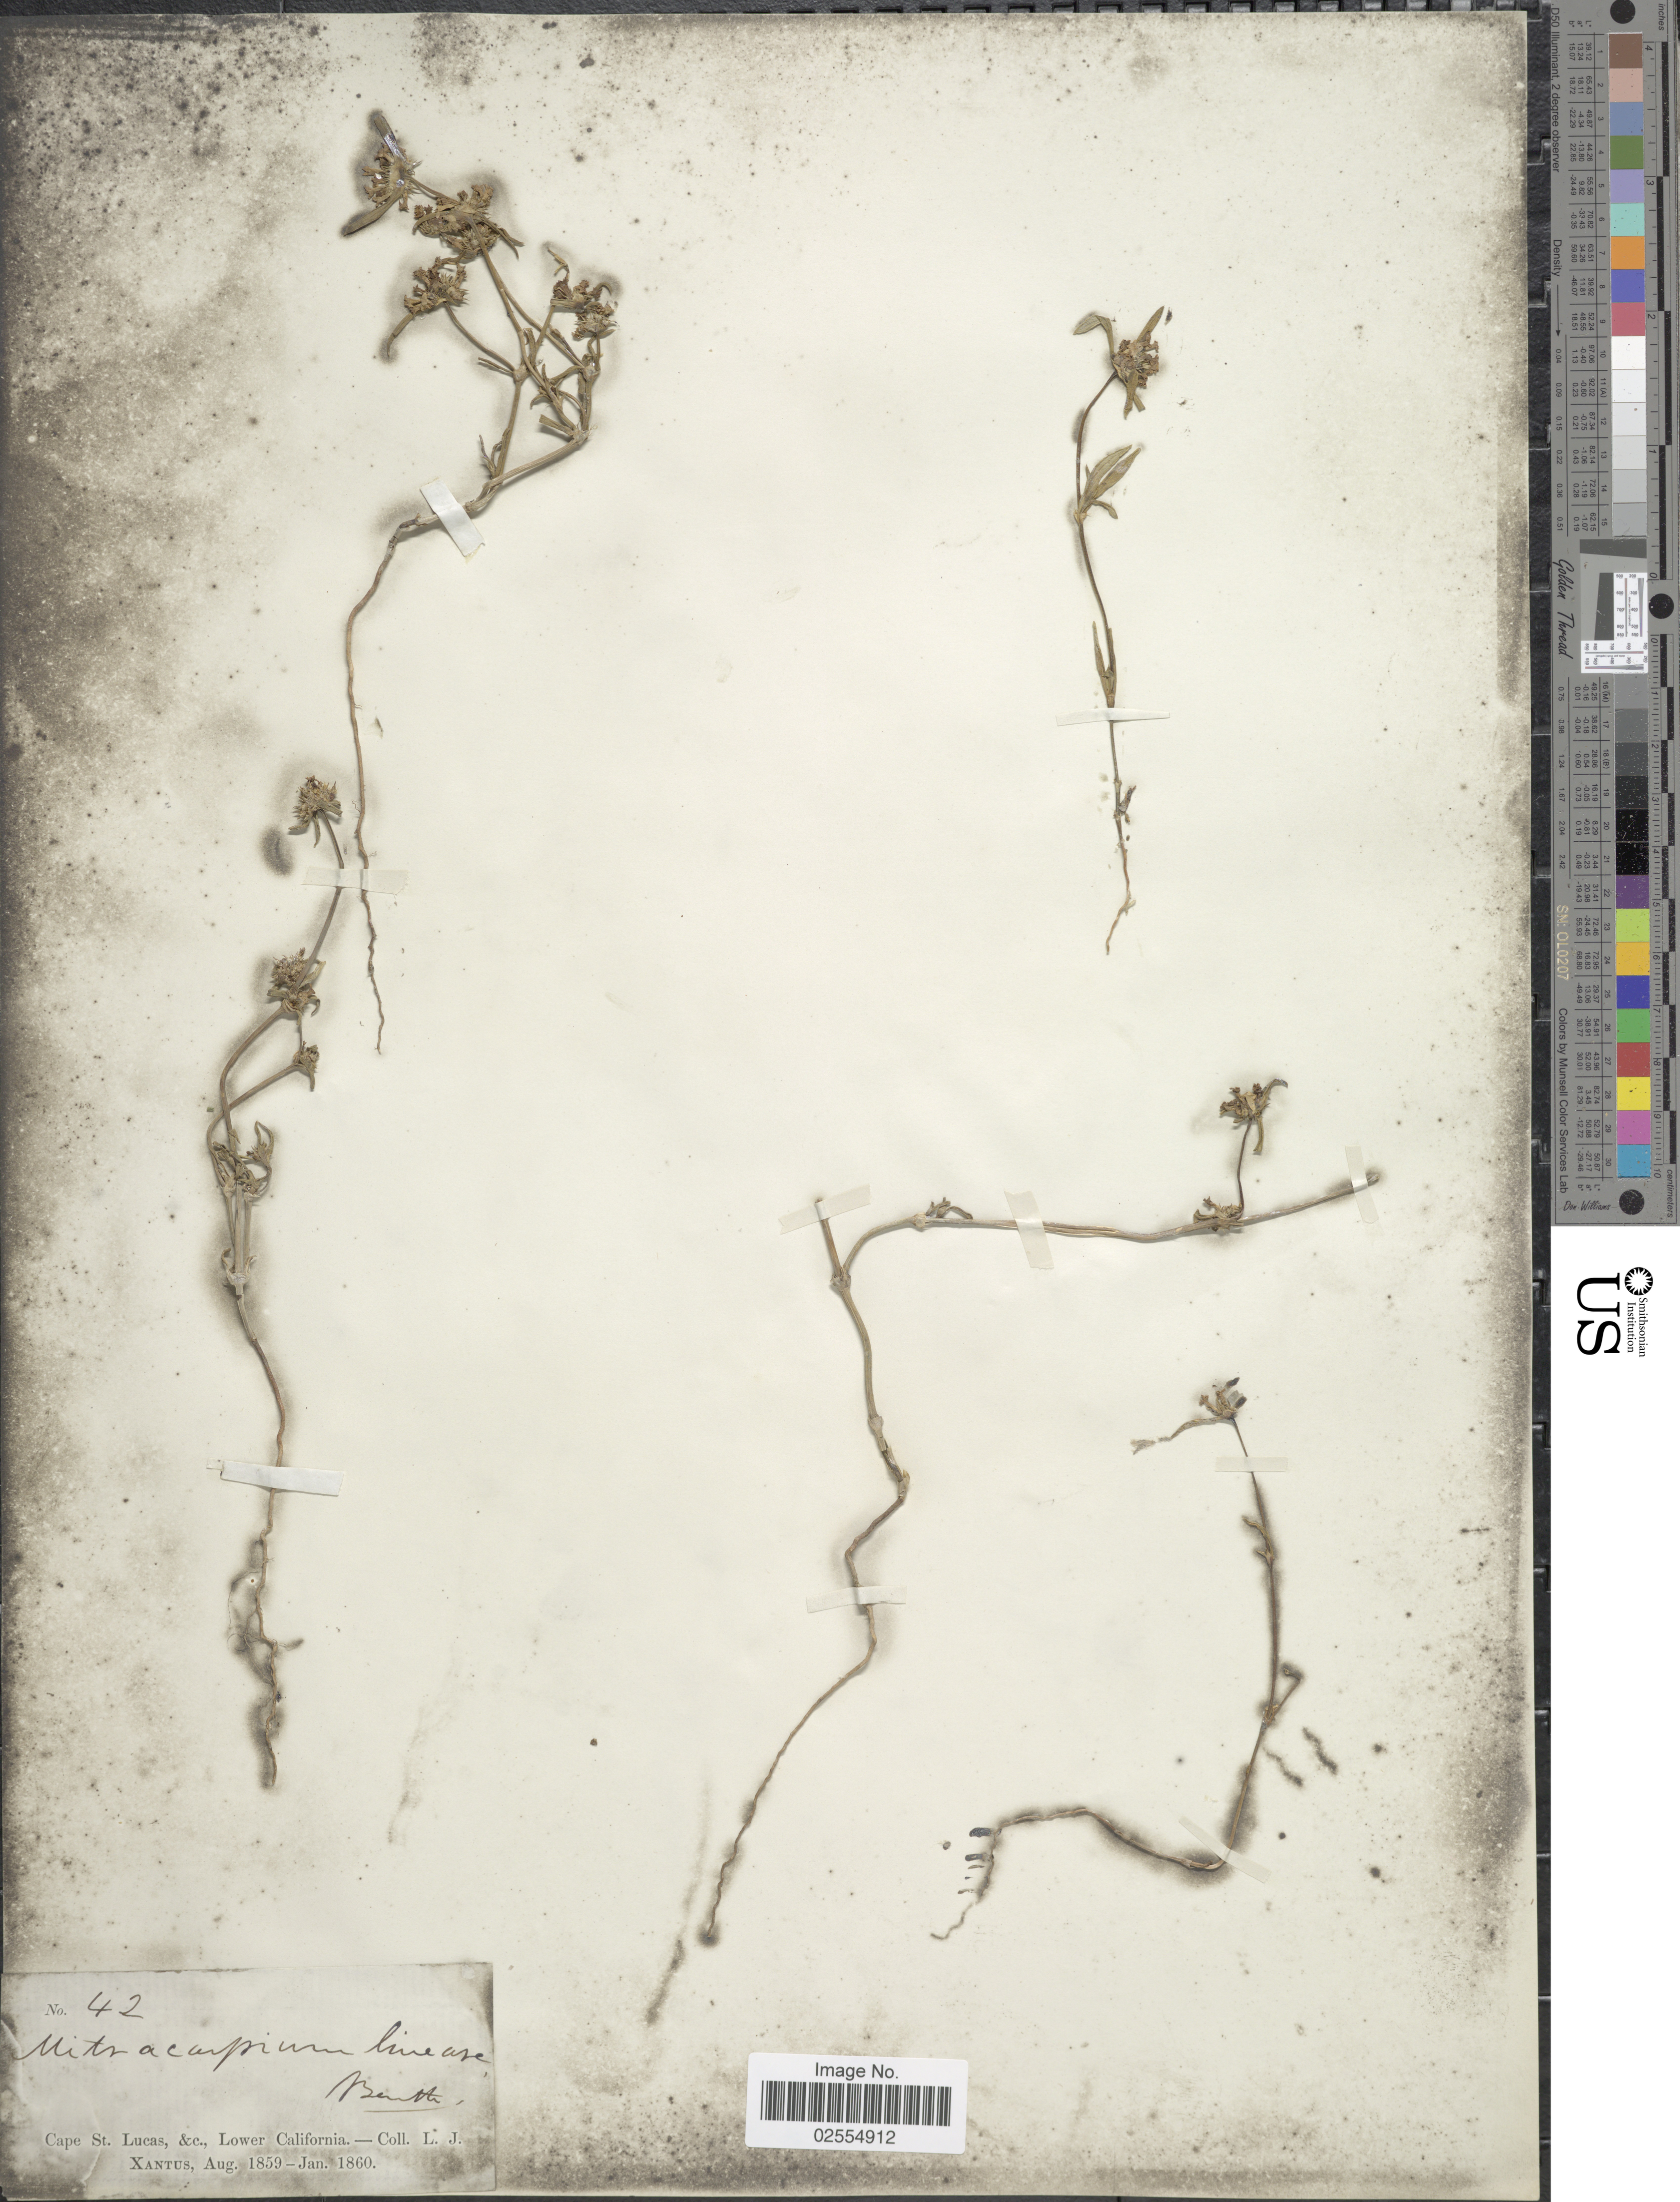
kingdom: Plantae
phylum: Tracheophyta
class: Magnoliopsida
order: Gentianales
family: Rubiaceae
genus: Mitracarpus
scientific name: Mitracarpus linearis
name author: Benth.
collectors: L. J. Xantus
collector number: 42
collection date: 1859-08/1860-01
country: Mexico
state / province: Baja California Sur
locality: Cape St. Lucas &c., Lower California